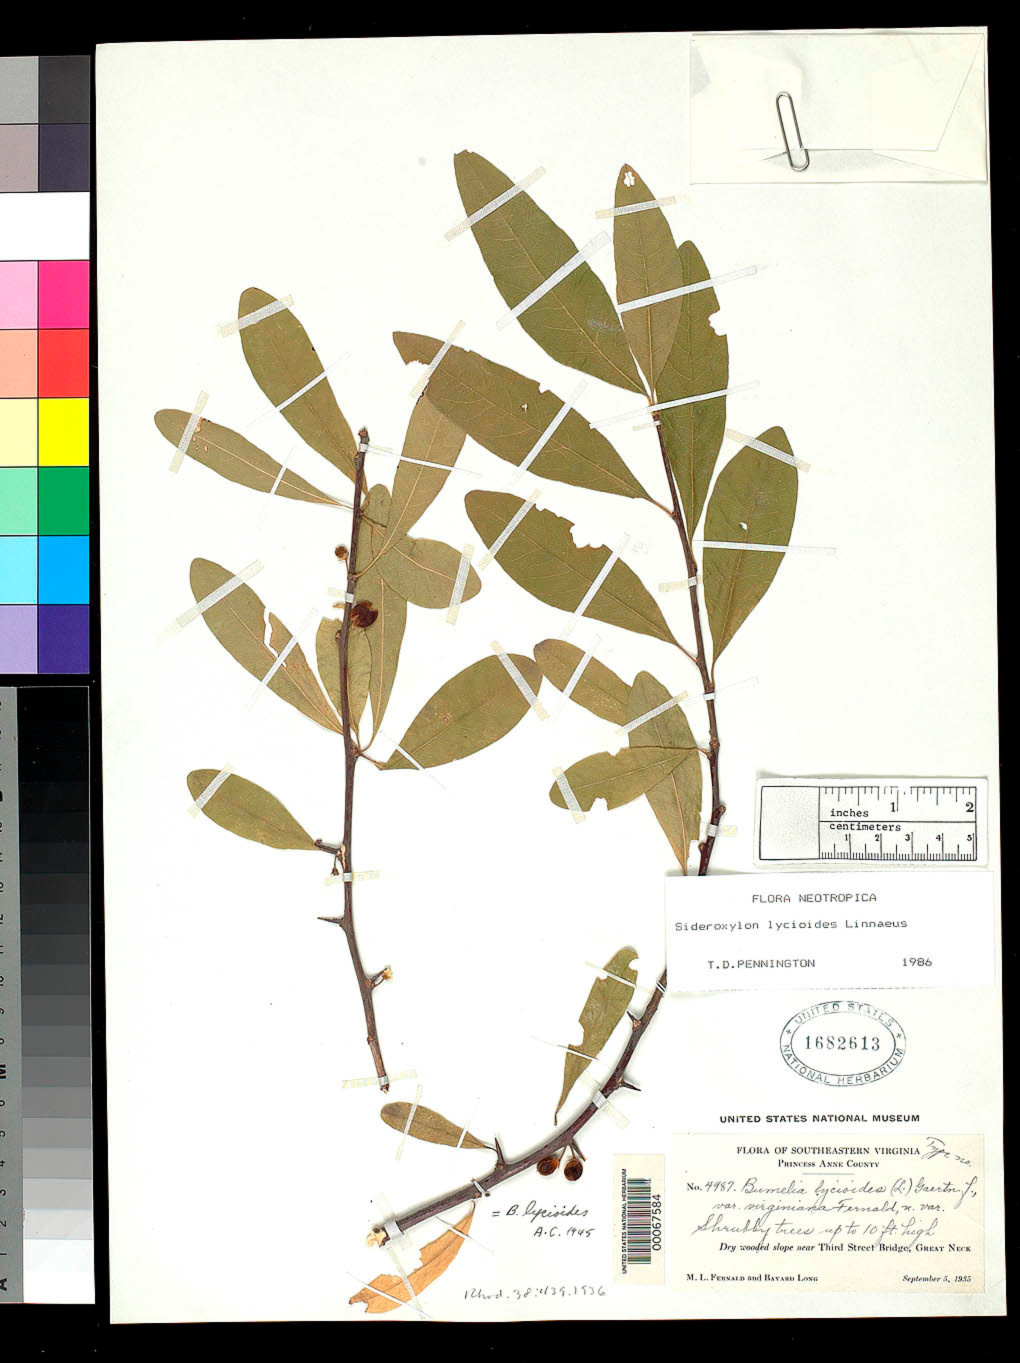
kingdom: Plantae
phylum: Tracheophyta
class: Magnoliopsida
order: Ericales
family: Sapotaceae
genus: Bumelia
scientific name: Bumelia lycioides var. virginiana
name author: Fernald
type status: Isotype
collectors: M. L. Fernald & B. H. Long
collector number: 4987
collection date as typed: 05 Sep 1935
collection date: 1935-09-05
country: United States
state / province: Virginia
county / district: City of Virginia Beach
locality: Near Third Street bridge, Great Neck.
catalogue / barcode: US 1682613